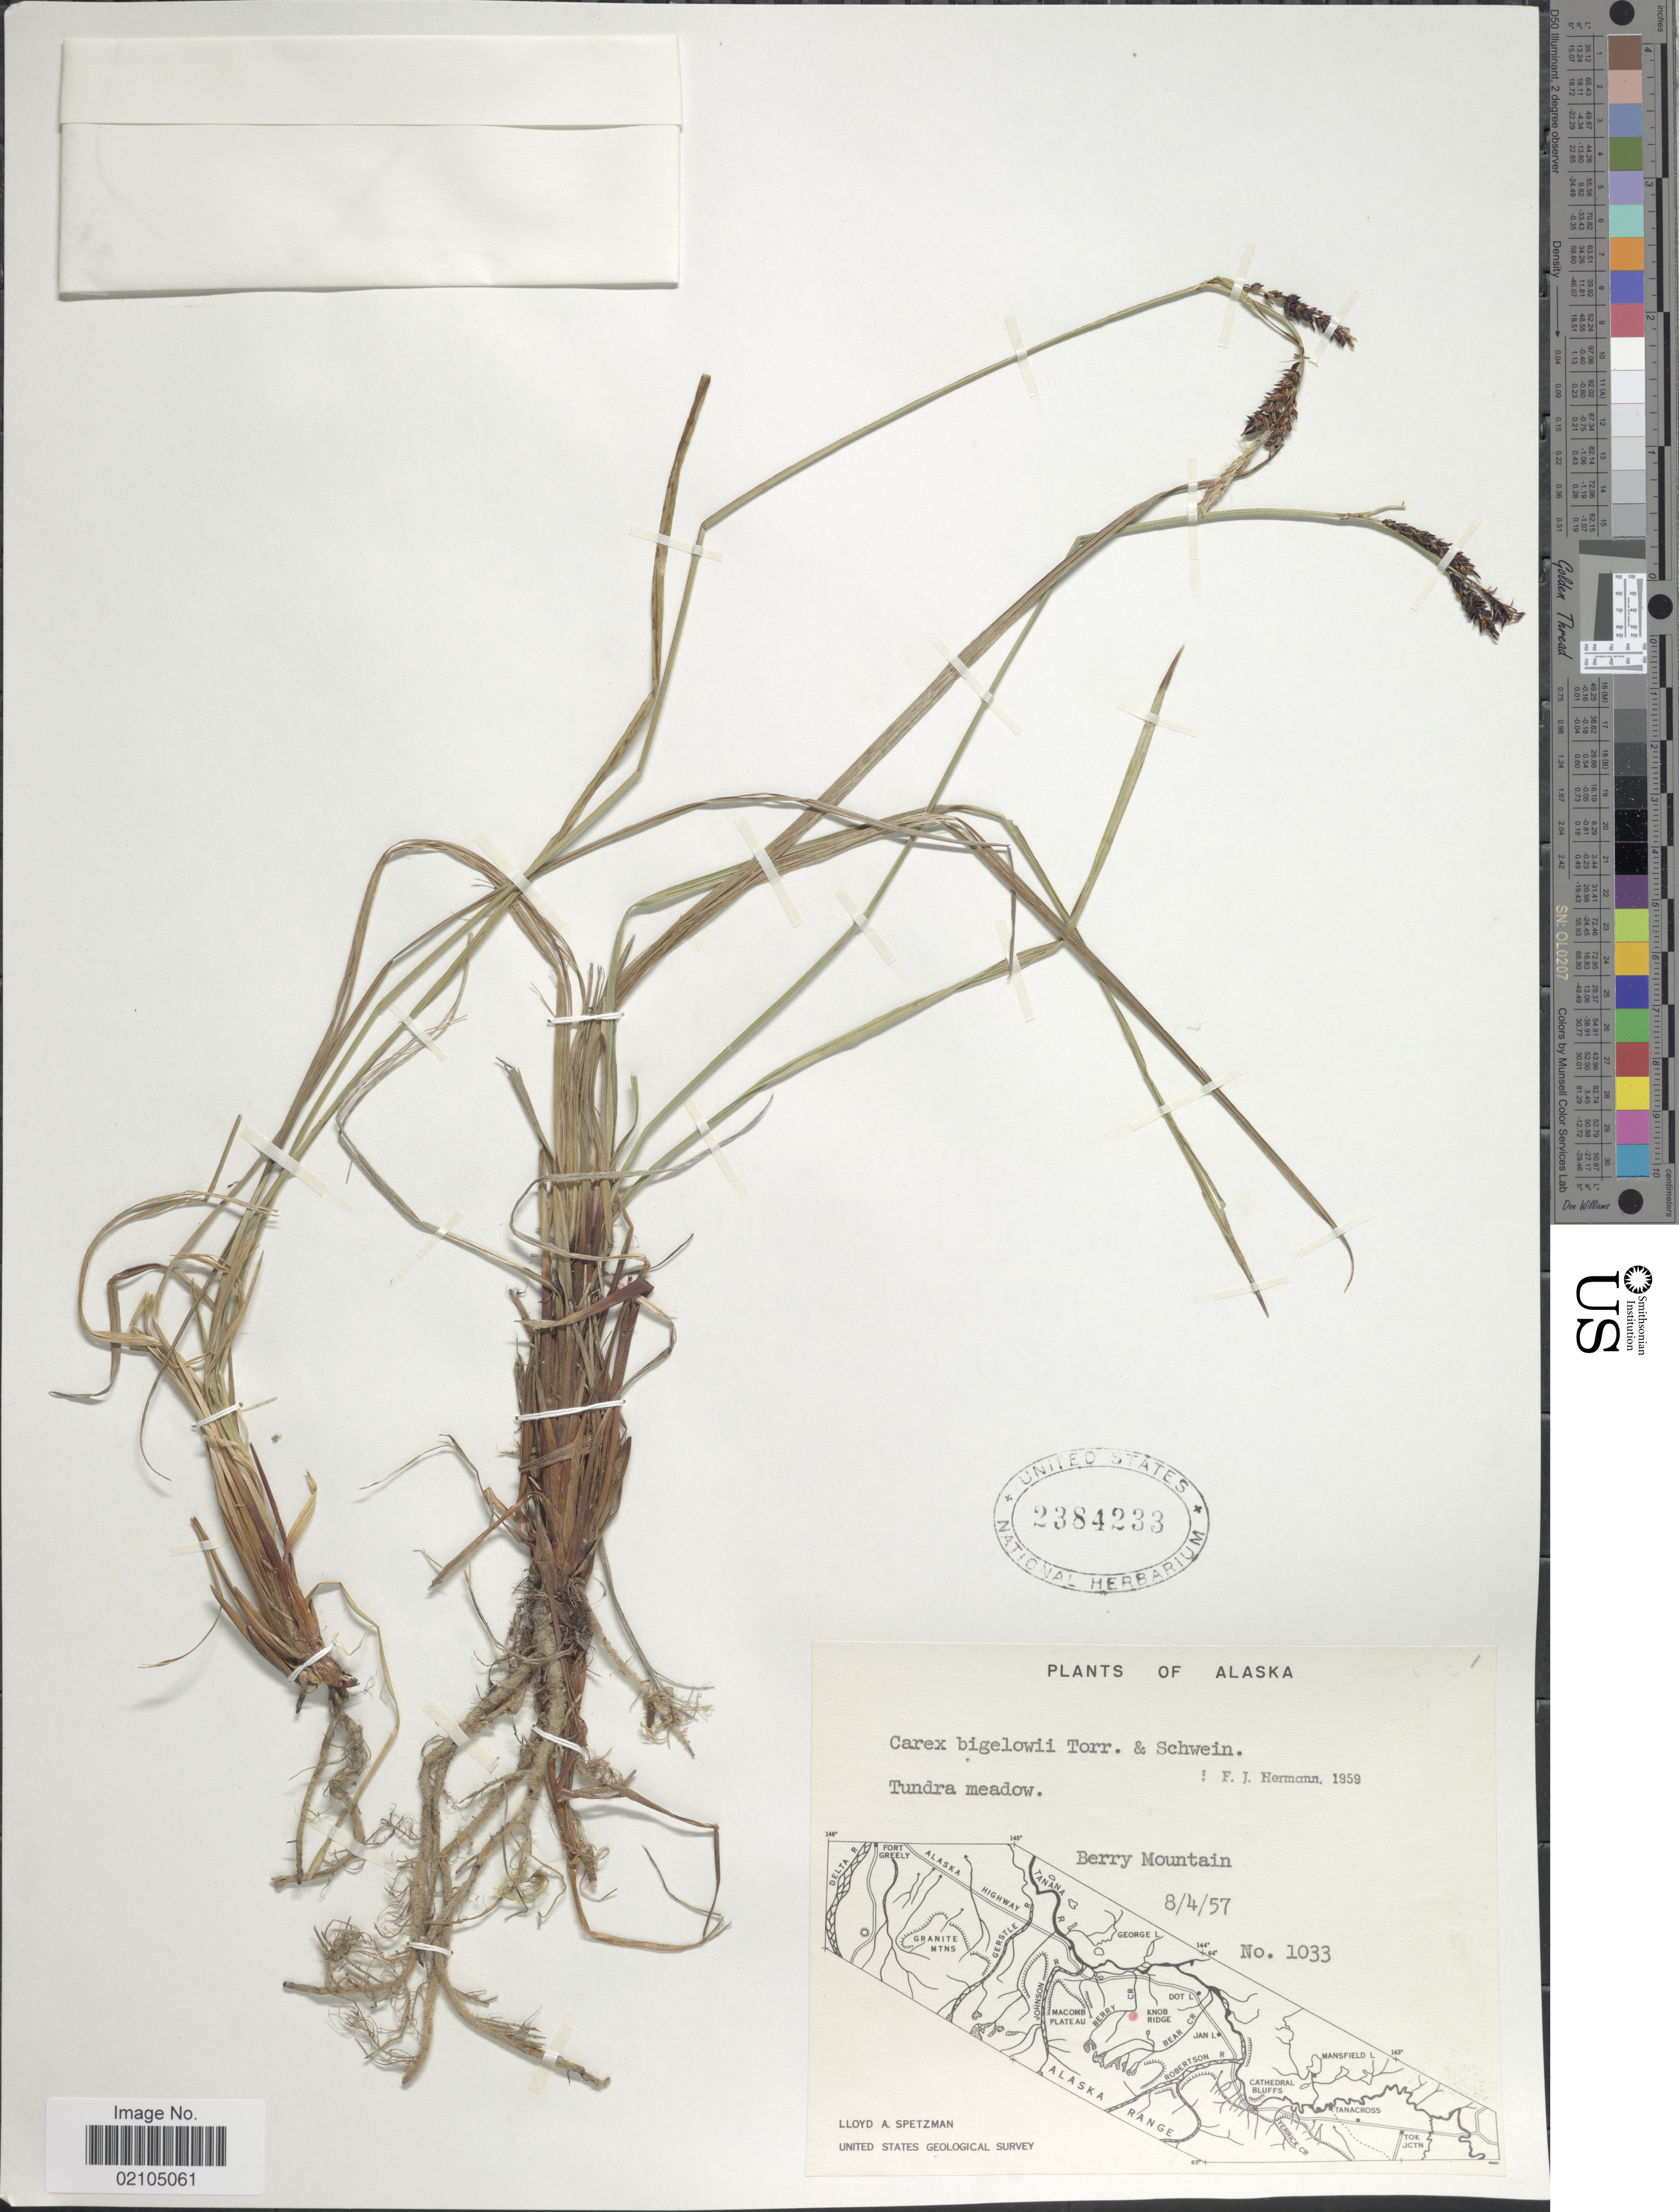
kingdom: Plantae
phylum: Tracheophyta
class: Liliopsida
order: Poales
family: Cyperaceae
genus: Carex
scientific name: Carex bigelowii subsp. lugens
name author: (Holm) T.V. Egorova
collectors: L. Spetzman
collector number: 1033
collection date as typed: Transcribed d/m/y: 4/8/57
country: United States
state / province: Alaska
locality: Berry Mountain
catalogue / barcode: US 2384233